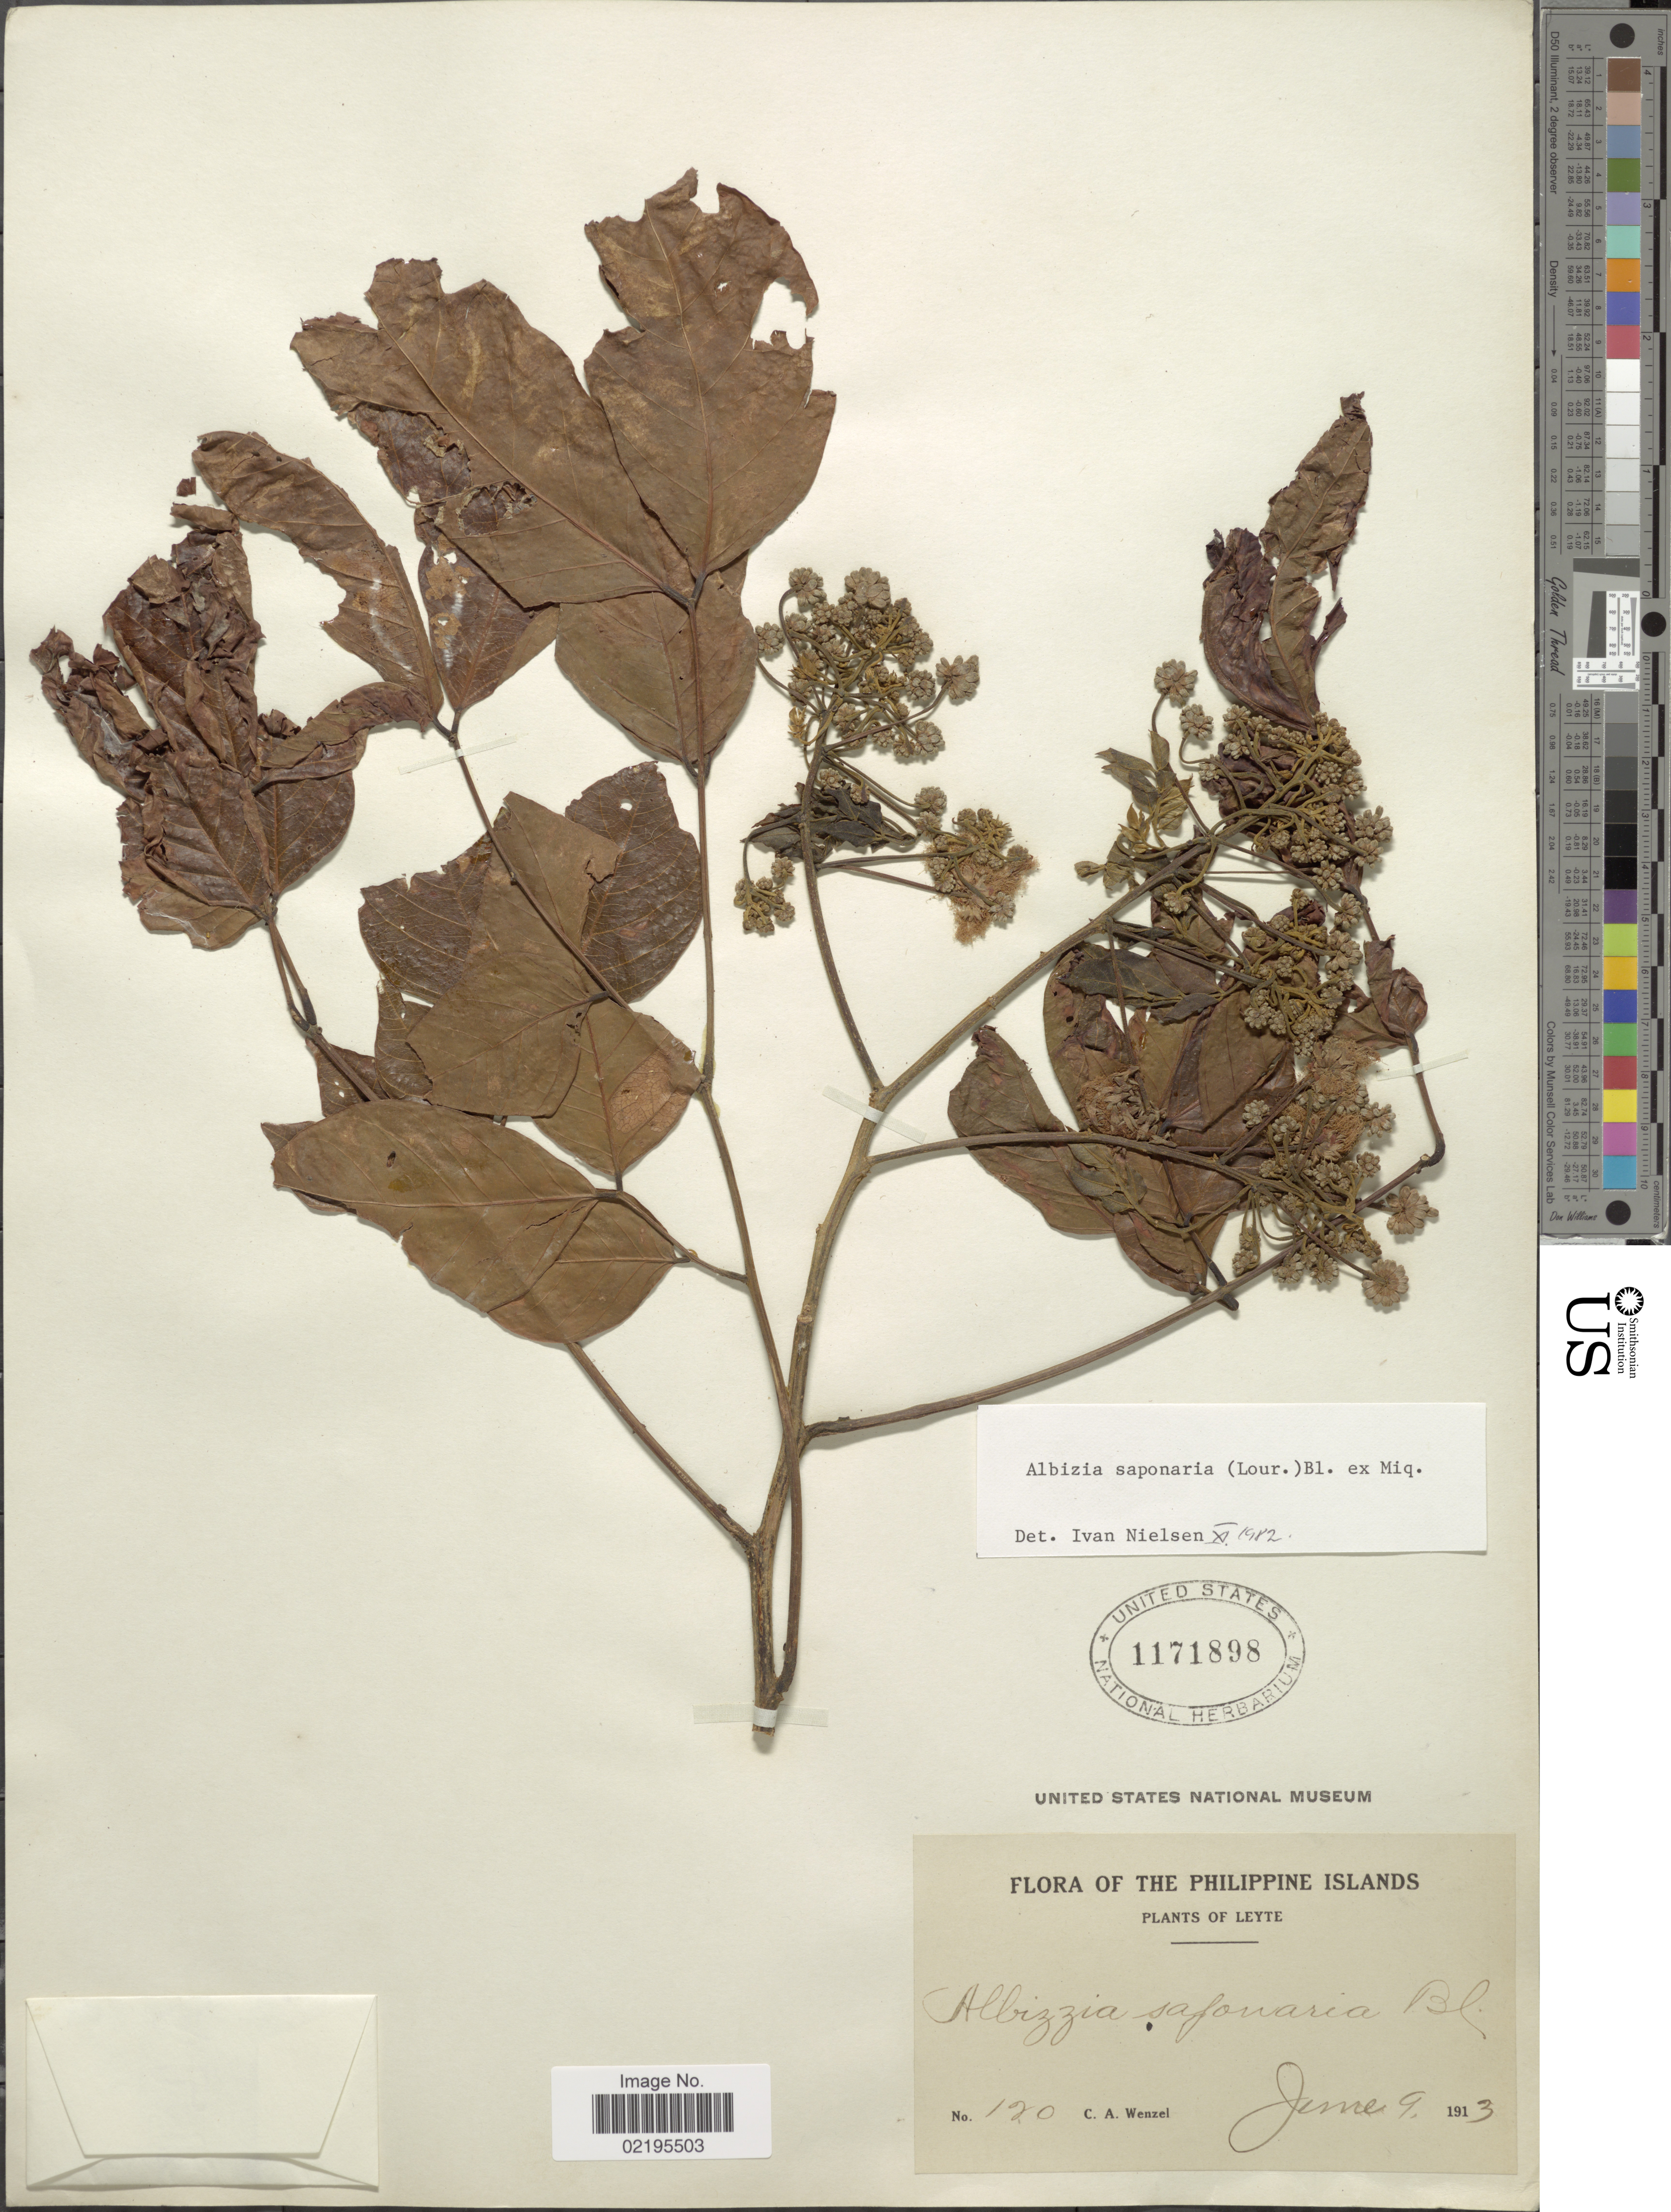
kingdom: Plantae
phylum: Tracheophyta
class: Magnoliopsida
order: Fabales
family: Fabaceae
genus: Albizia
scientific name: Albizia saponaria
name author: (Lour.) Blume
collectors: C. Wenzel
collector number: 120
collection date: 1913-06-09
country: Philippines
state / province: Eastern Visayas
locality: Leyte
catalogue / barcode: US 1171898